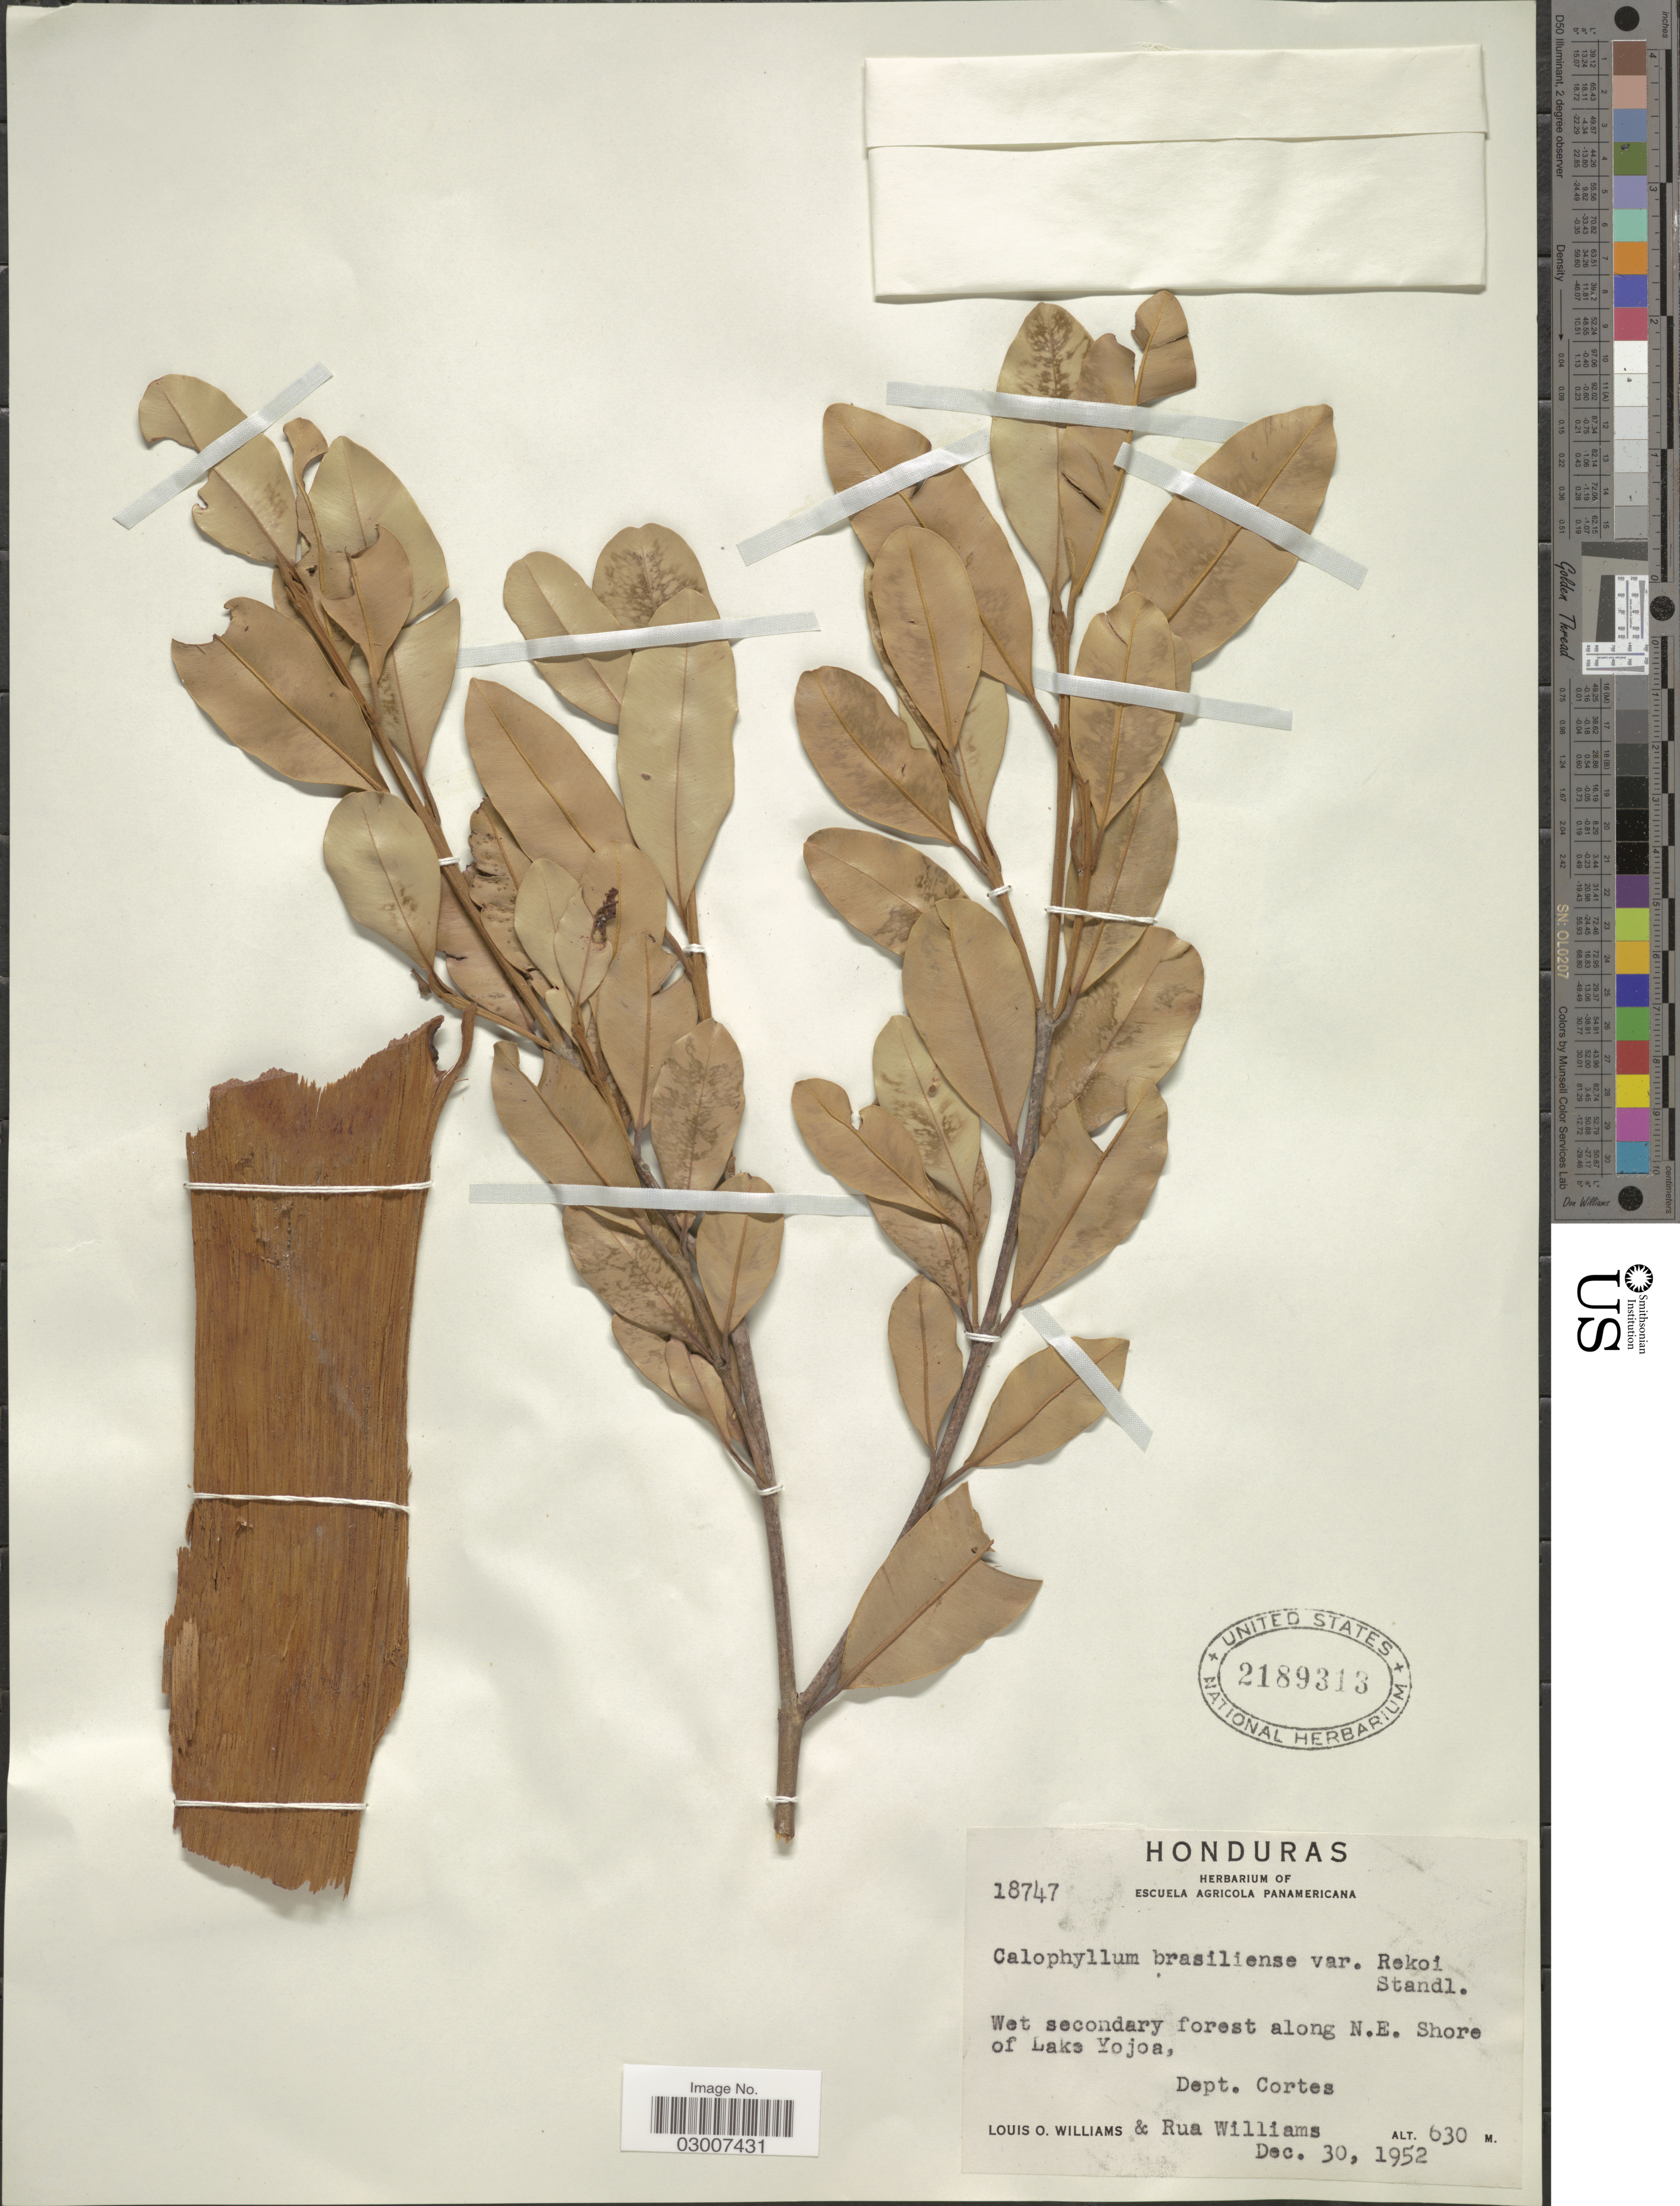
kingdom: Plantae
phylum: Tracheophyta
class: Magnoliopsida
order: Malpighiales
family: Calophyllaceae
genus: Calophyllum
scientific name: Calophyllum brasiliense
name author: Cambess.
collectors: L. O. Williams & R. P. Williams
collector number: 18747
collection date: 1952-12-30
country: Honduras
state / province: Cortés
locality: Wet secondary forest along N.E. Shore of Lake Yojoa, Dept. Cortes.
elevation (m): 630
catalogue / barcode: US 2189313